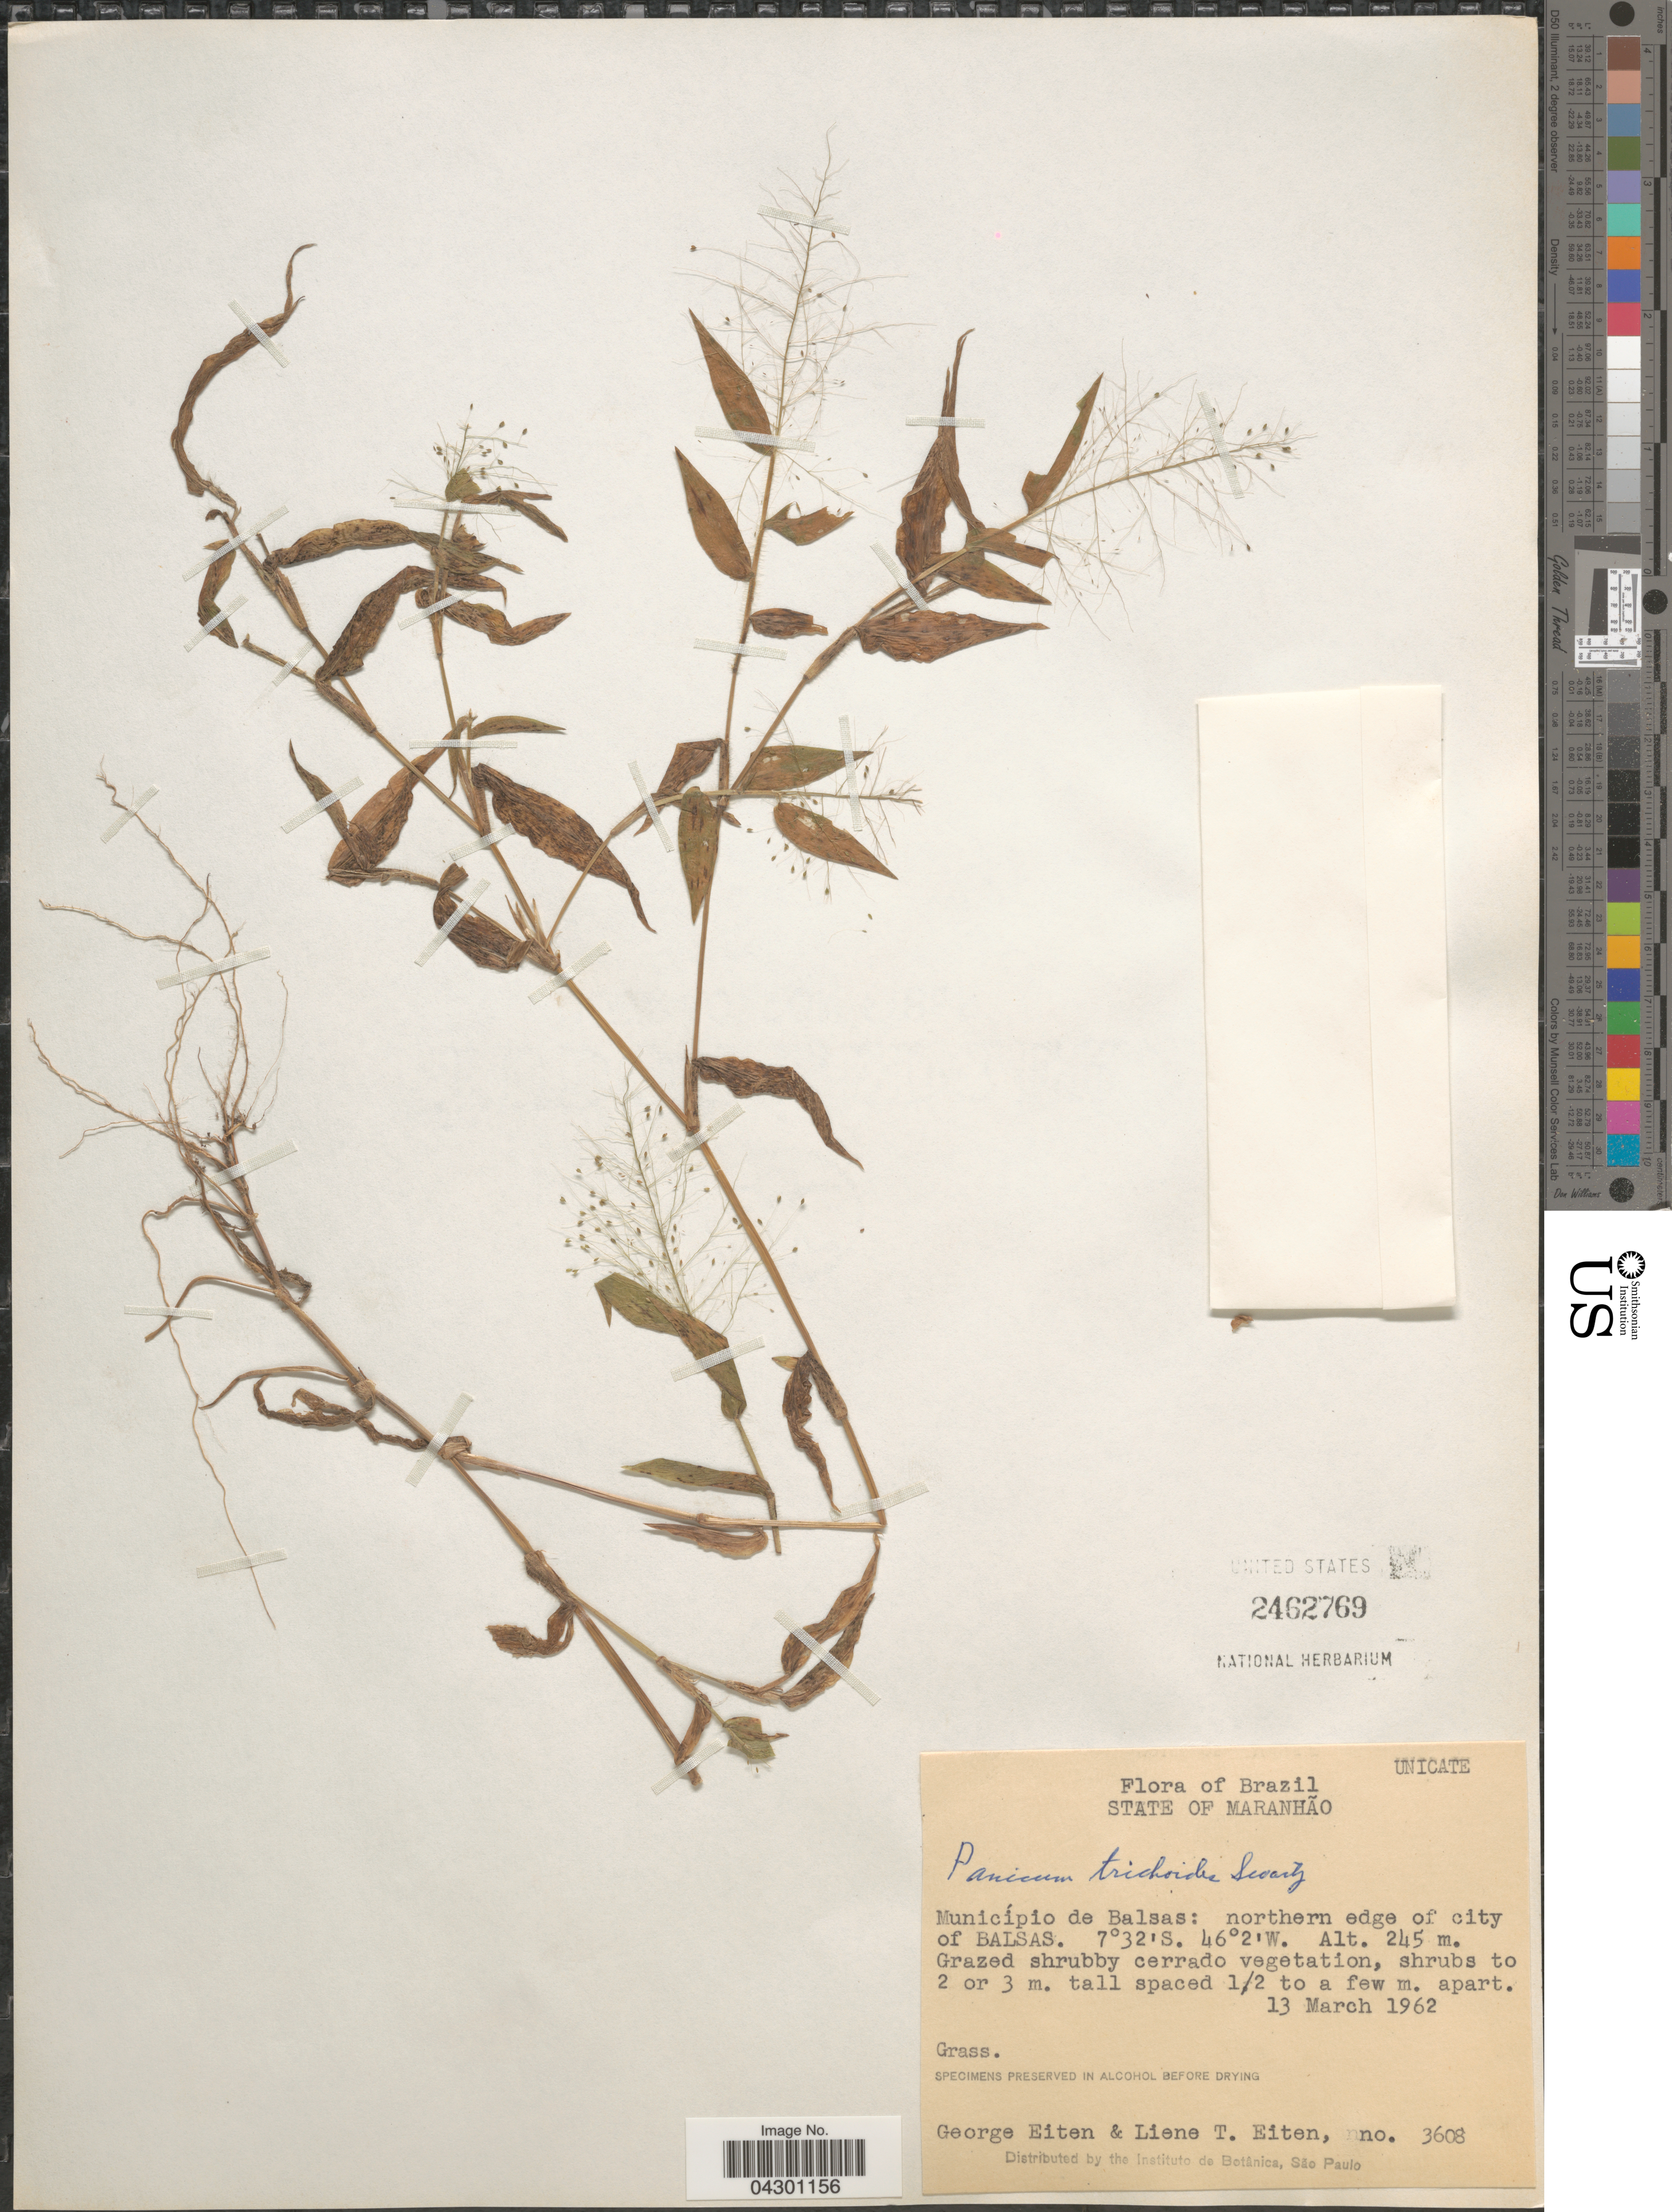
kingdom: Plantae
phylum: Tracheophyta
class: Liliopsida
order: Poales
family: Poaceae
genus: Panicum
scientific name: Panicum trichoides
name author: Sw.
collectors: G. Eiten & L. T. Eiten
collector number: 3608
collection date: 1962-03-13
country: Ivory Coast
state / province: Sassandra-Marahoué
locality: Município de Balsas: northern edge of city of Balsas.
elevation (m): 245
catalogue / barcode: US 2462769